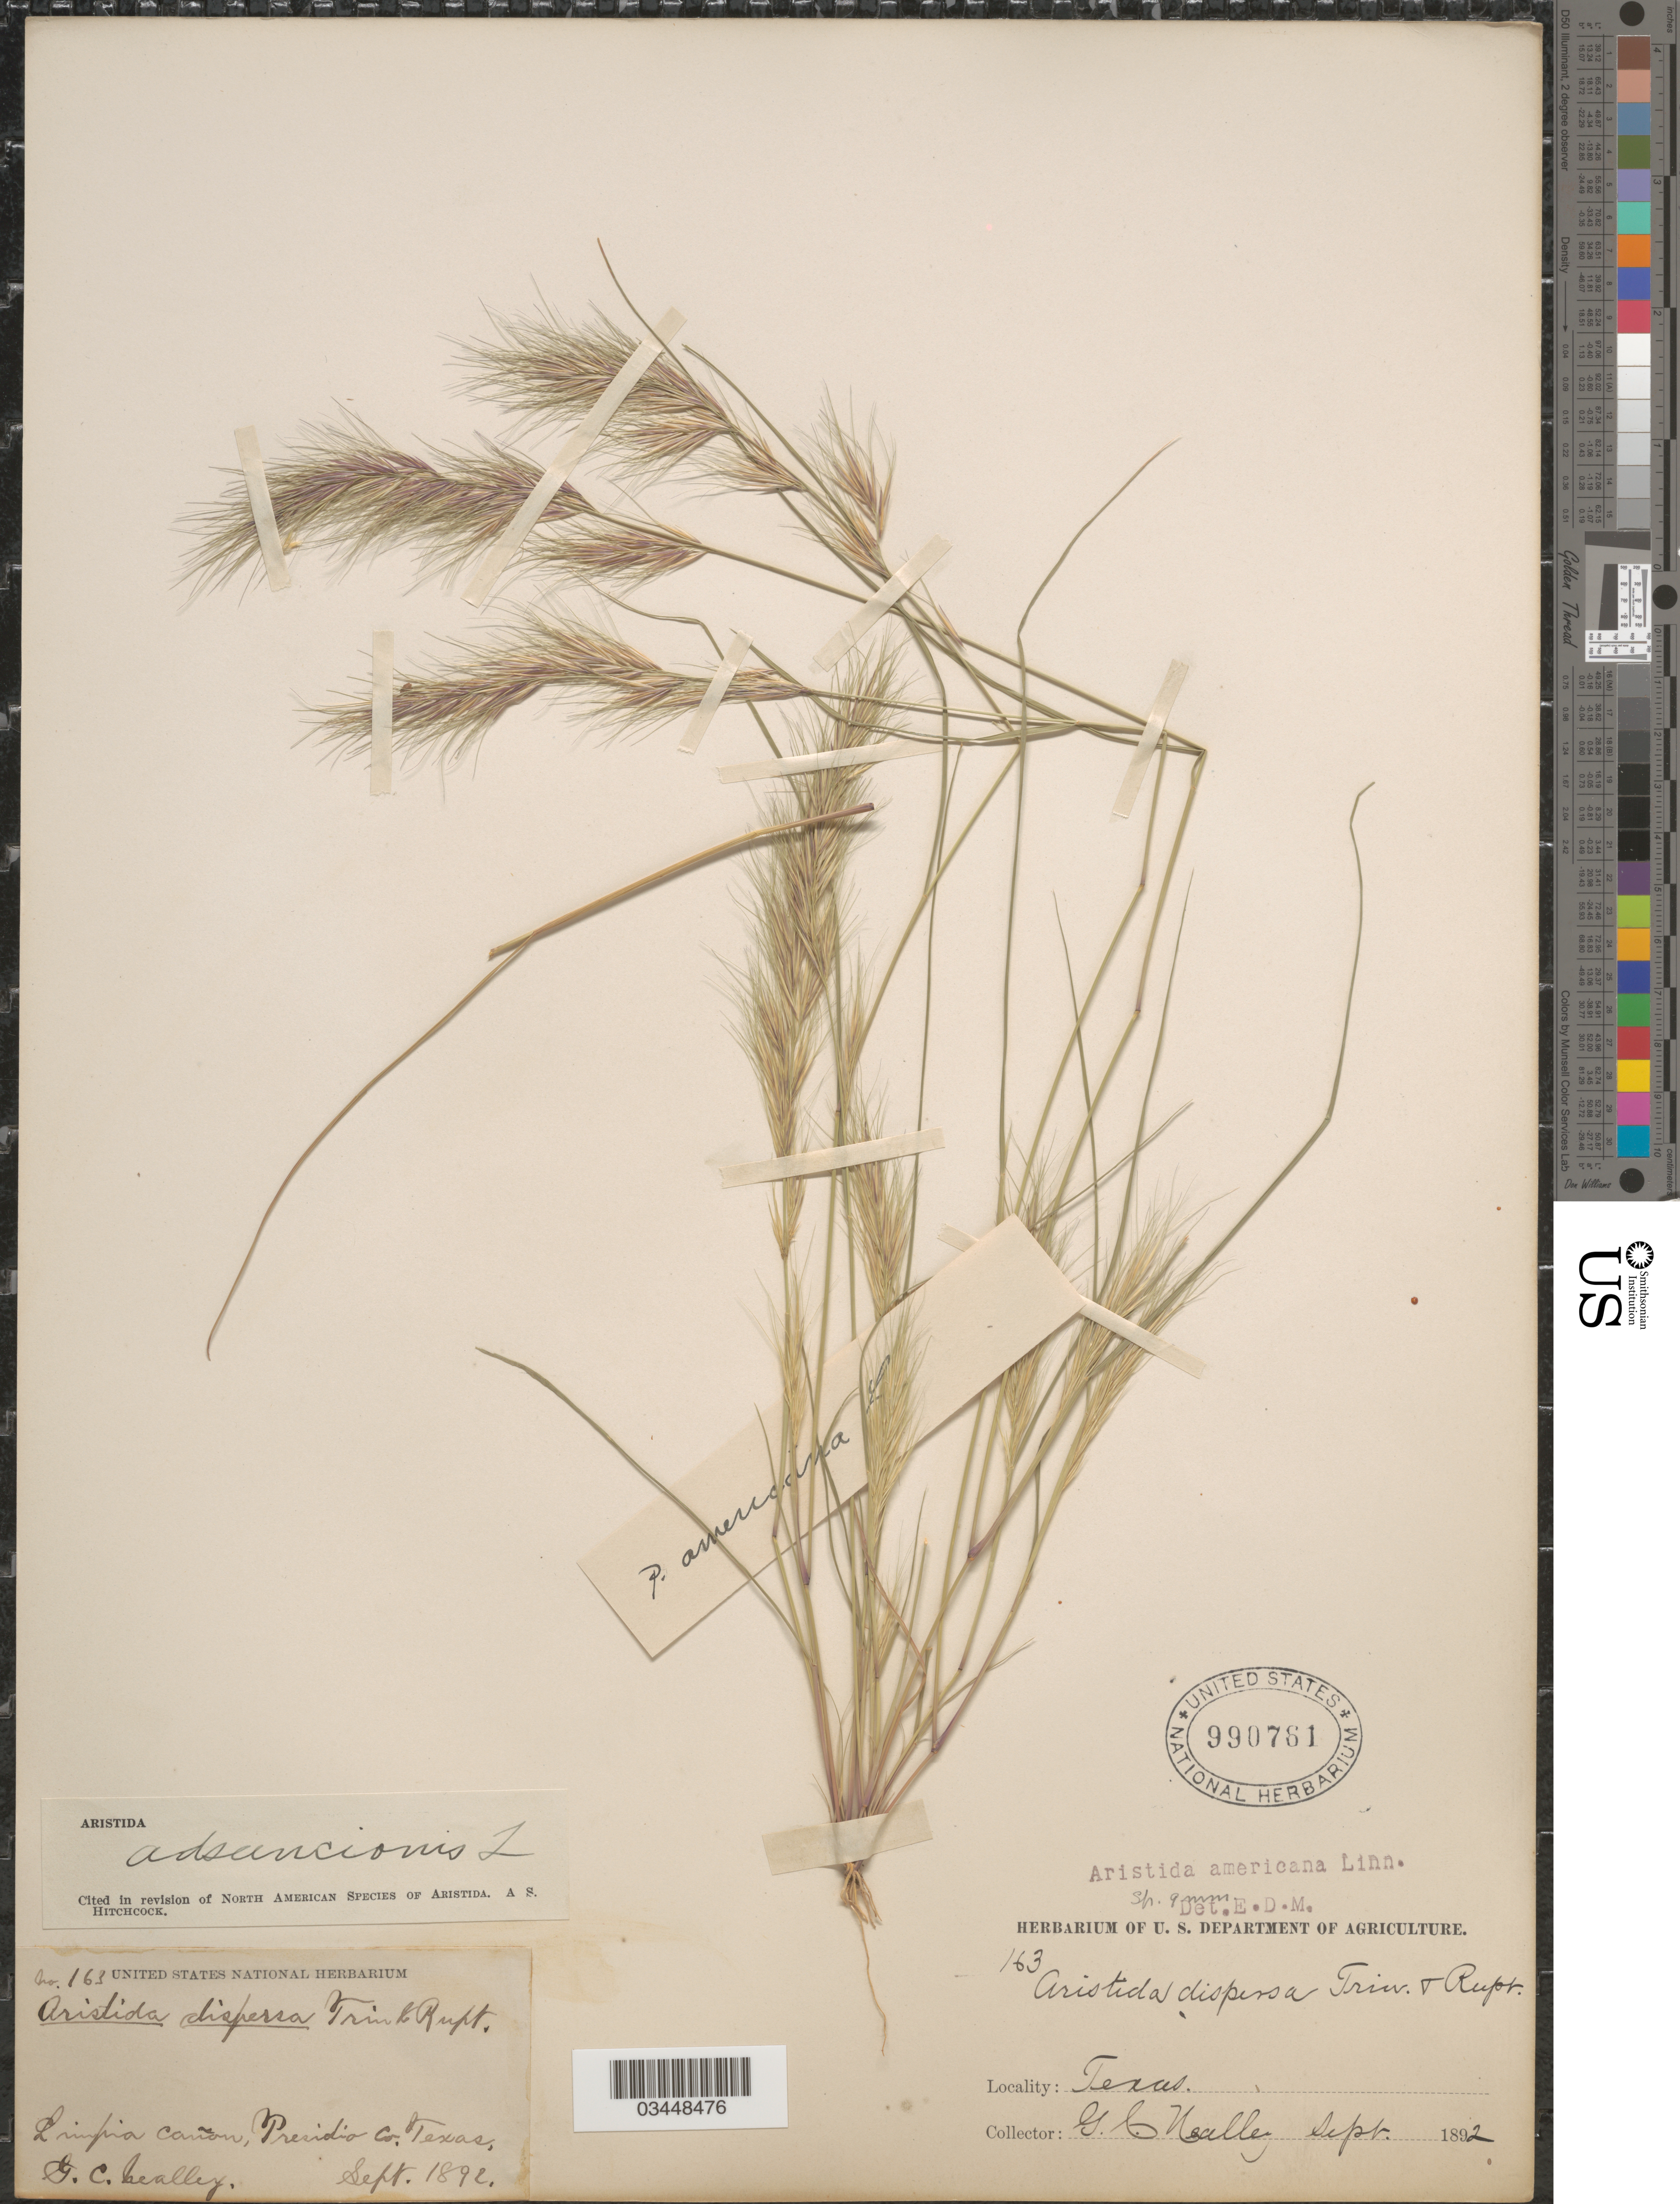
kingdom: Plantae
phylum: Tracheophyta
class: Liliopsida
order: Poales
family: Poaceae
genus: Aristida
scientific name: Aristida adscensionis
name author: L.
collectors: G. C. Nealley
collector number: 163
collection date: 1892-09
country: United States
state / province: Texas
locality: Limpia Cañon, Presidio Co.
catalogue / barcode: US 990761